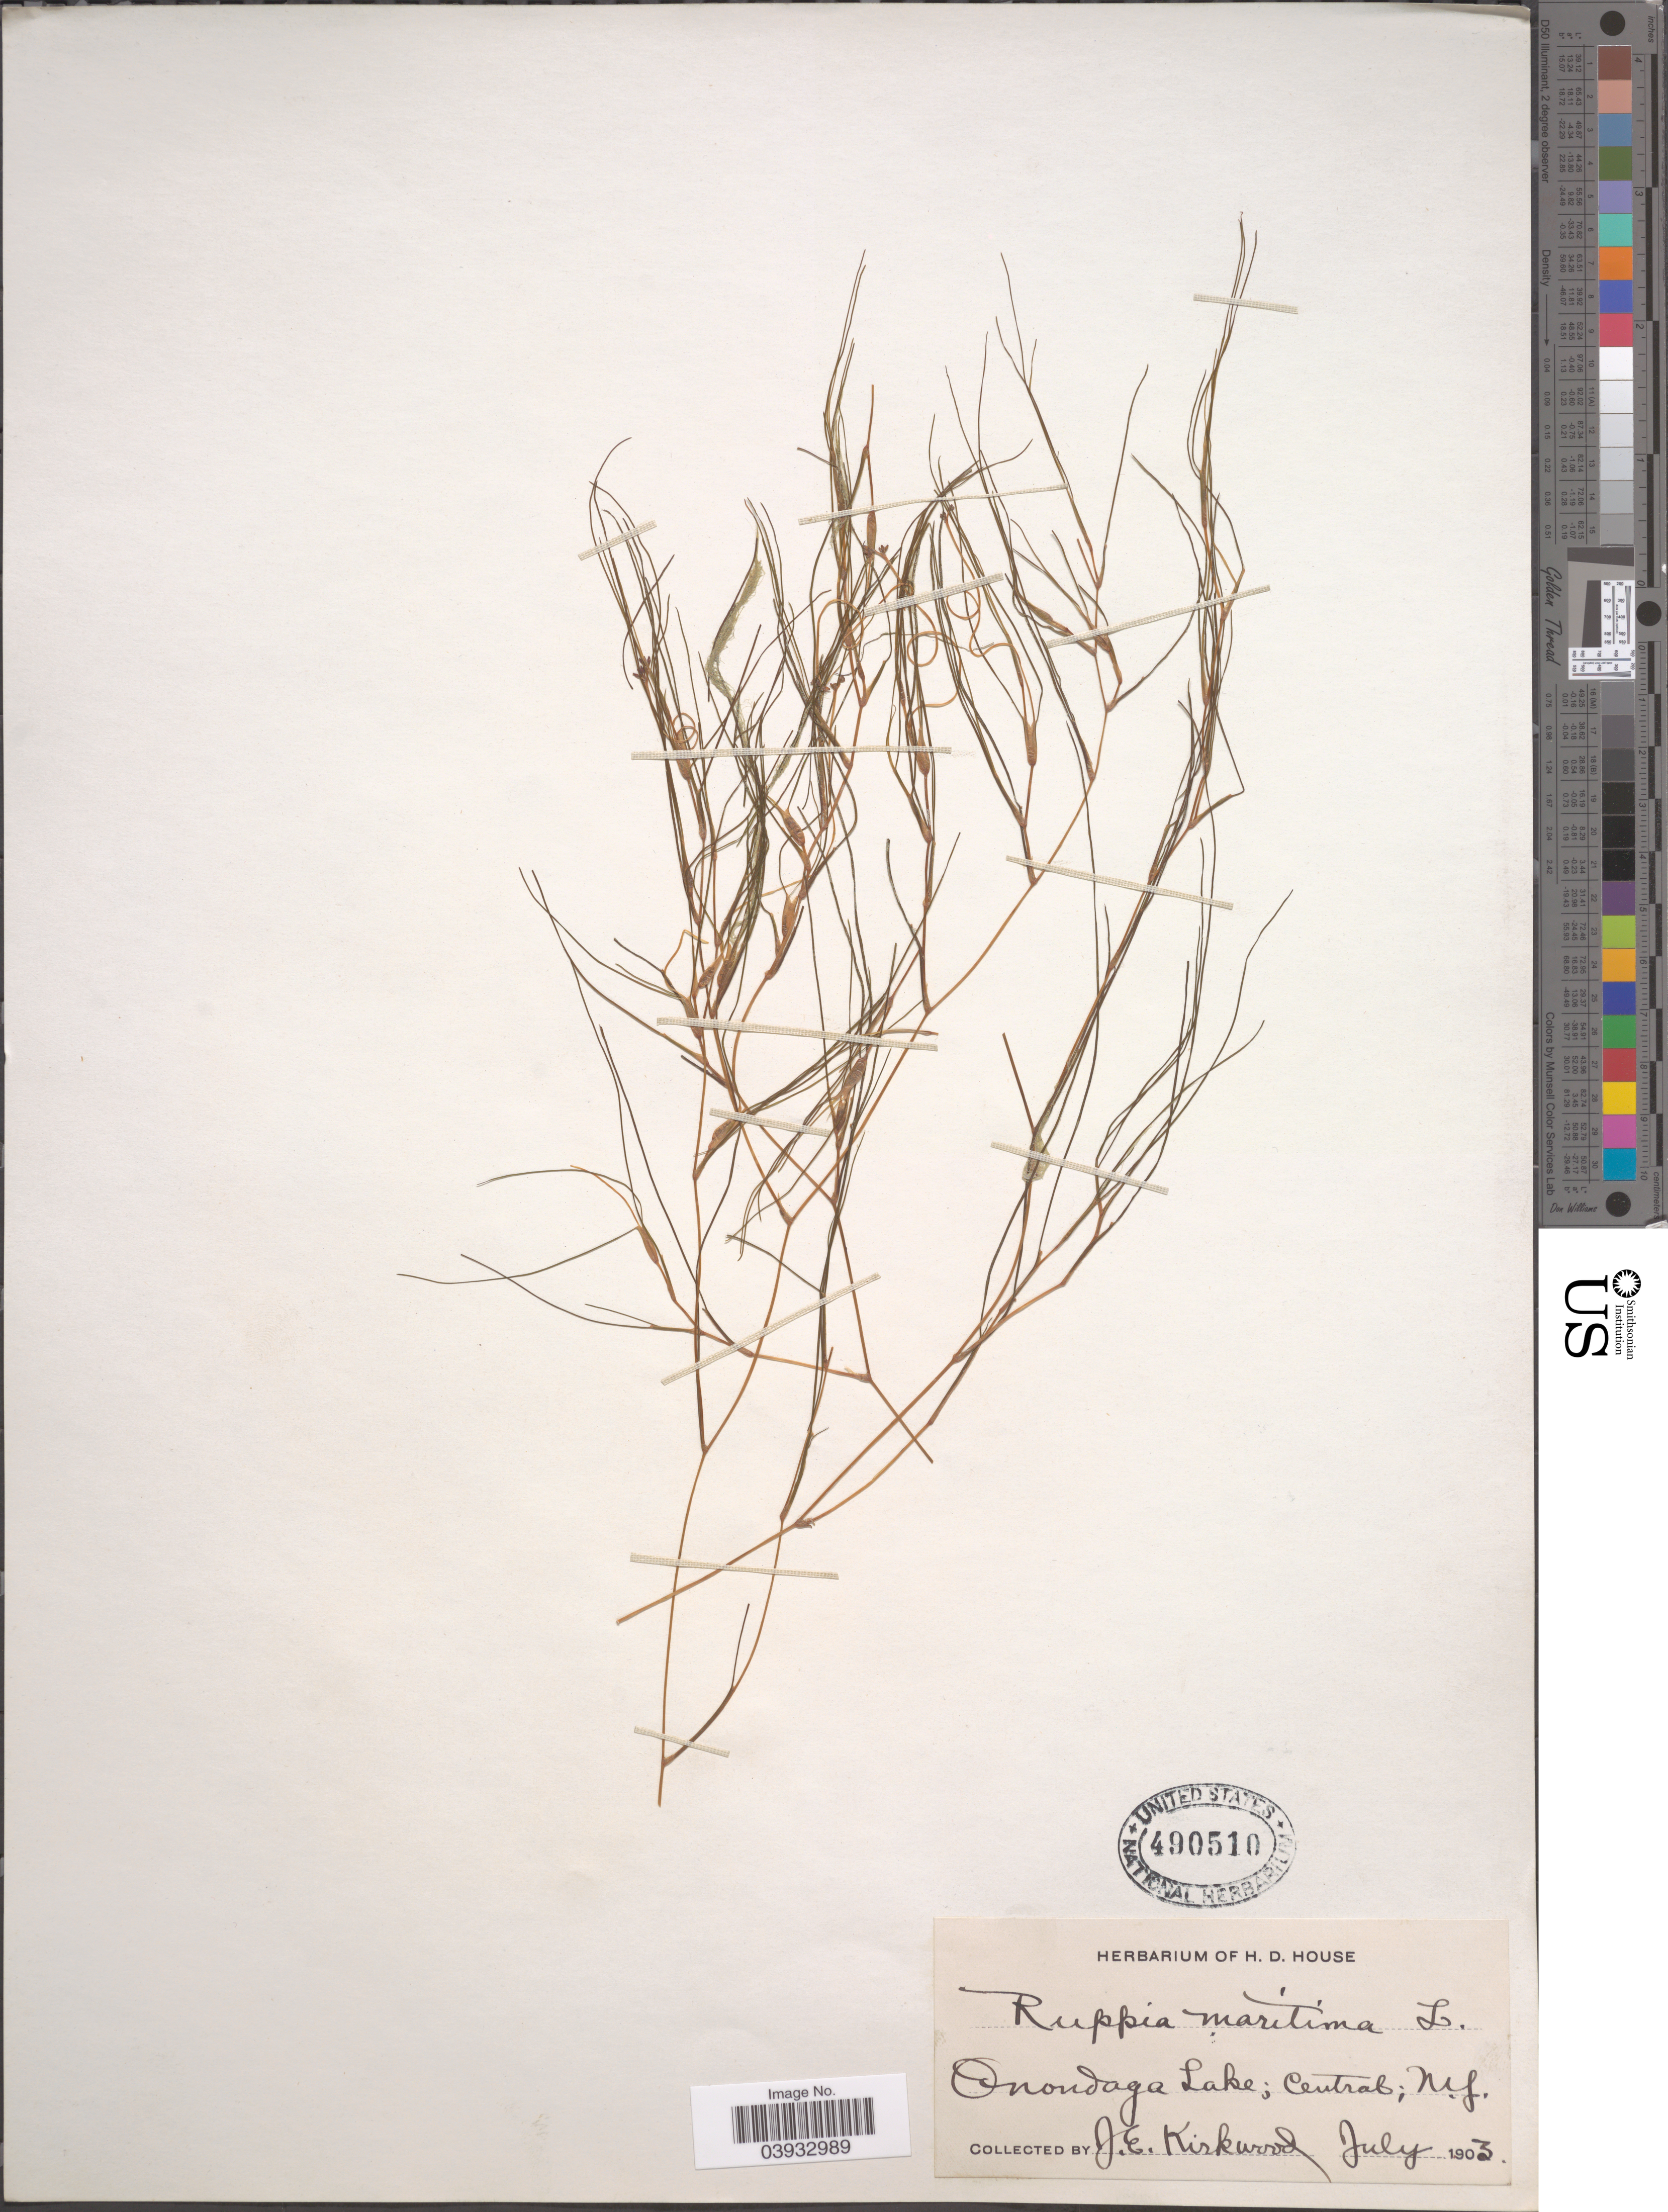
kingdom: Plantae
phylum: Tracheophyta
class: Liliopsida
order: Alismatales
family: Ruppiaceae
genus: Ruppia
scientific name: Ruppia maritima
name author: L.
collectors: J. Kirkwood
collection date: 1903-07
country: United States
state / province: New York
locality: Onondaga Lake; Central.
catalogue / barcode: US 490510